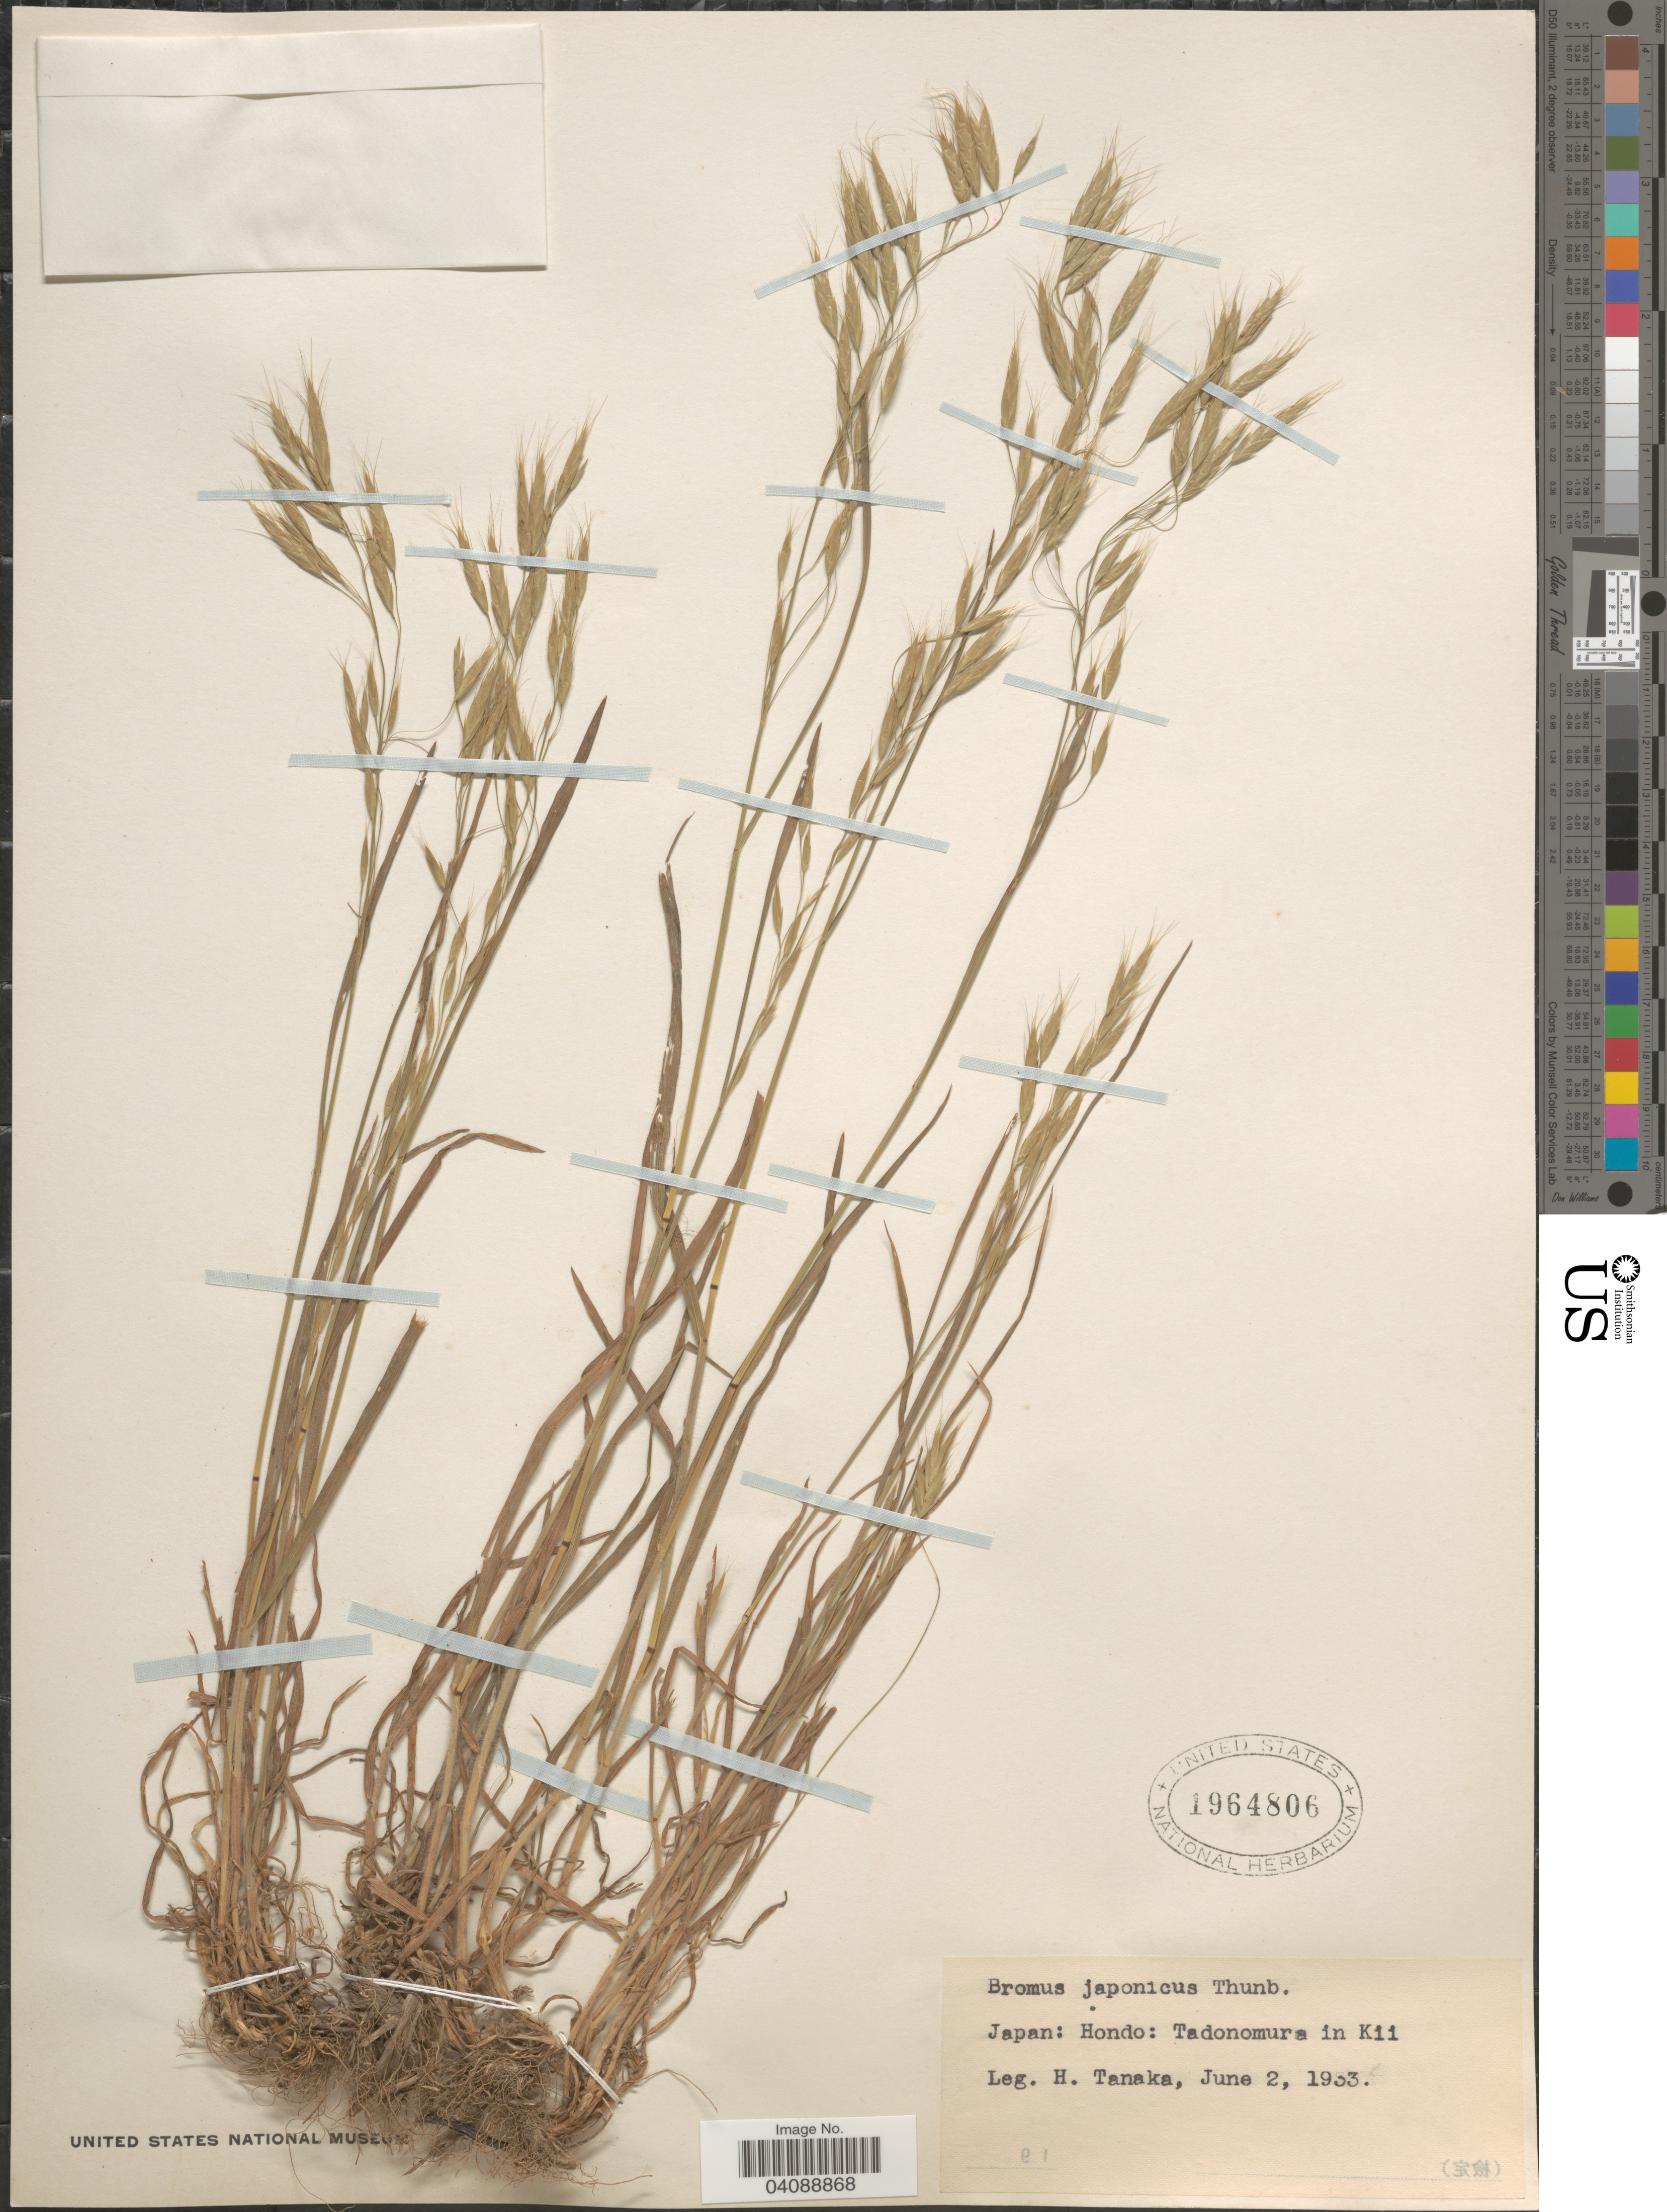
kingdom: Plantae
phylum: Tracheophyta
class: Liliopsida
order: Poales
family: Poaceae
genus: Bromus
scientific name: Bromus japonicus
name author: Houtt.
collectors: H. Tanaka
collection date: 1933-06-02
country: Japan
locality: Hondo: Tadonomura in Kii.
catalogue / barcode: US 1964806